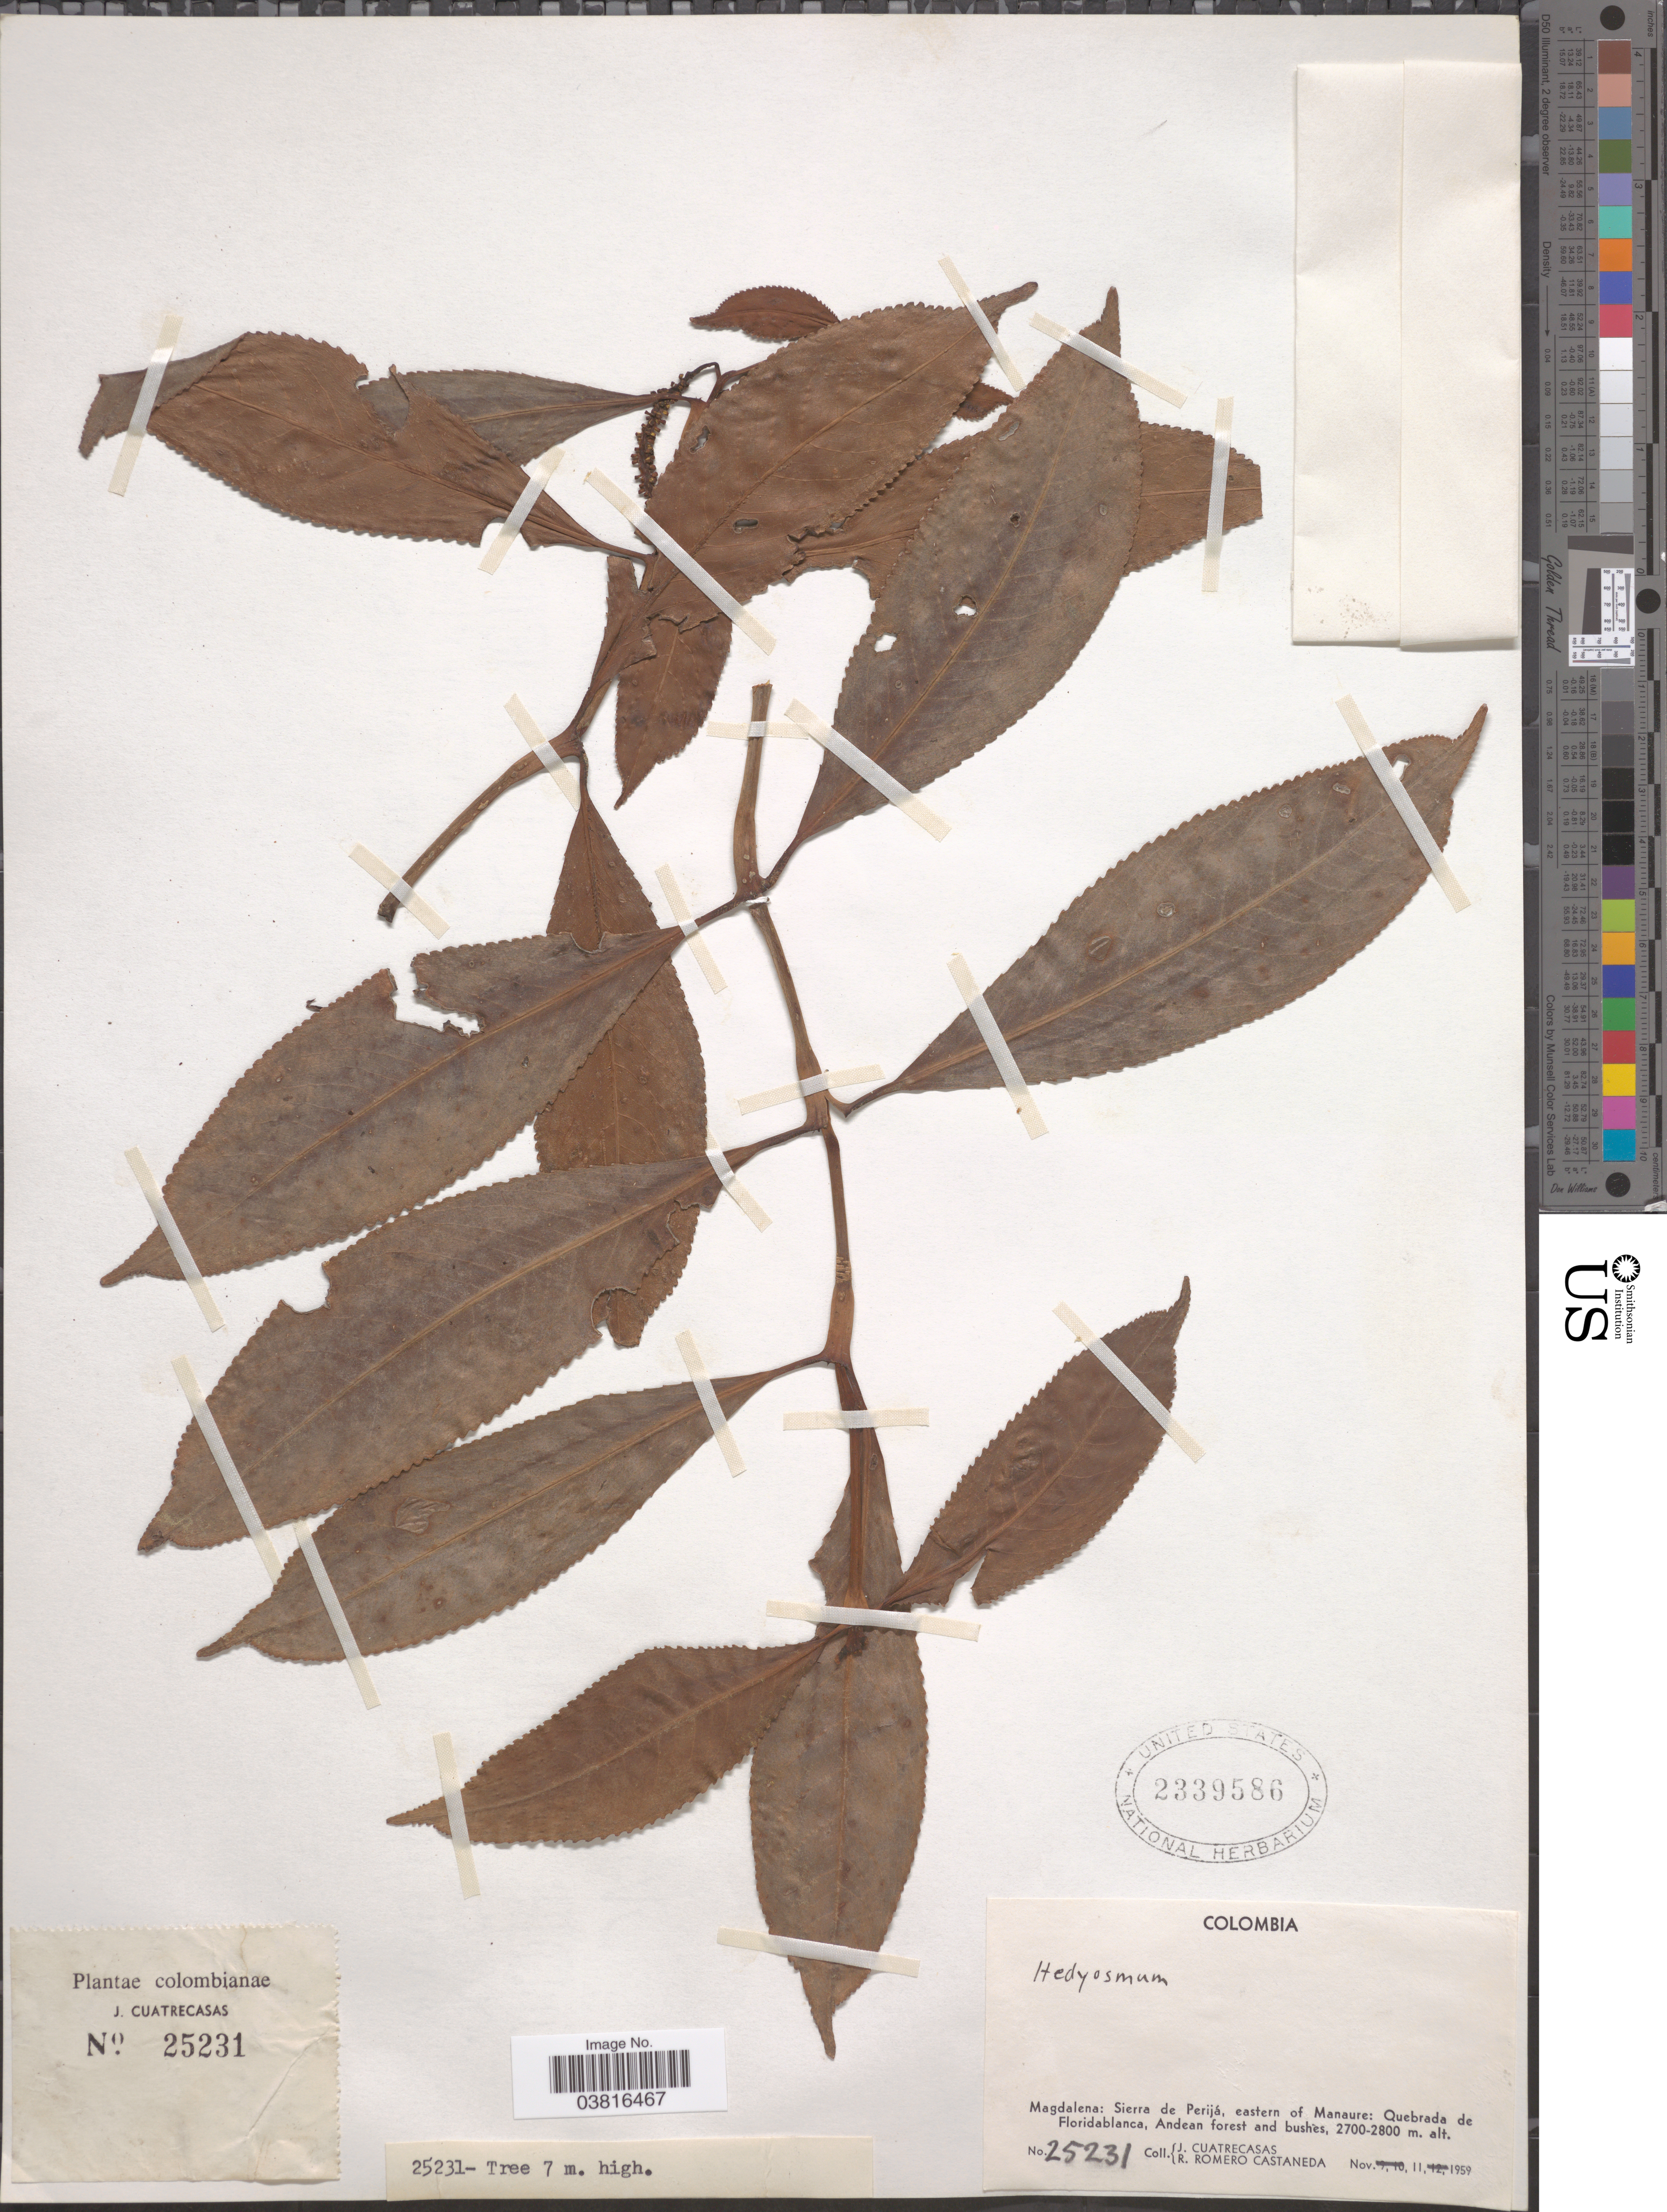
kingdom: Plantae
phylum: Tracheophyta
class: Magnoliopsida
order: Chloranthales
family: Chloranthaceae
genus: Hedyosmum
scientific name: Hedyosmum sp.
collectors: J. Cuatrecasas & R. Romero Castañeda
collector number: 25231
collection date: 1959-11-11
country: Colombia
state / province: Magdalena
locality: Sierra de Perijá, eastern of Manaure: Quebrada de Floridablanca, Andean forest and bushes.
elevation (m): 2700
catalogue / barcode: US 2339586